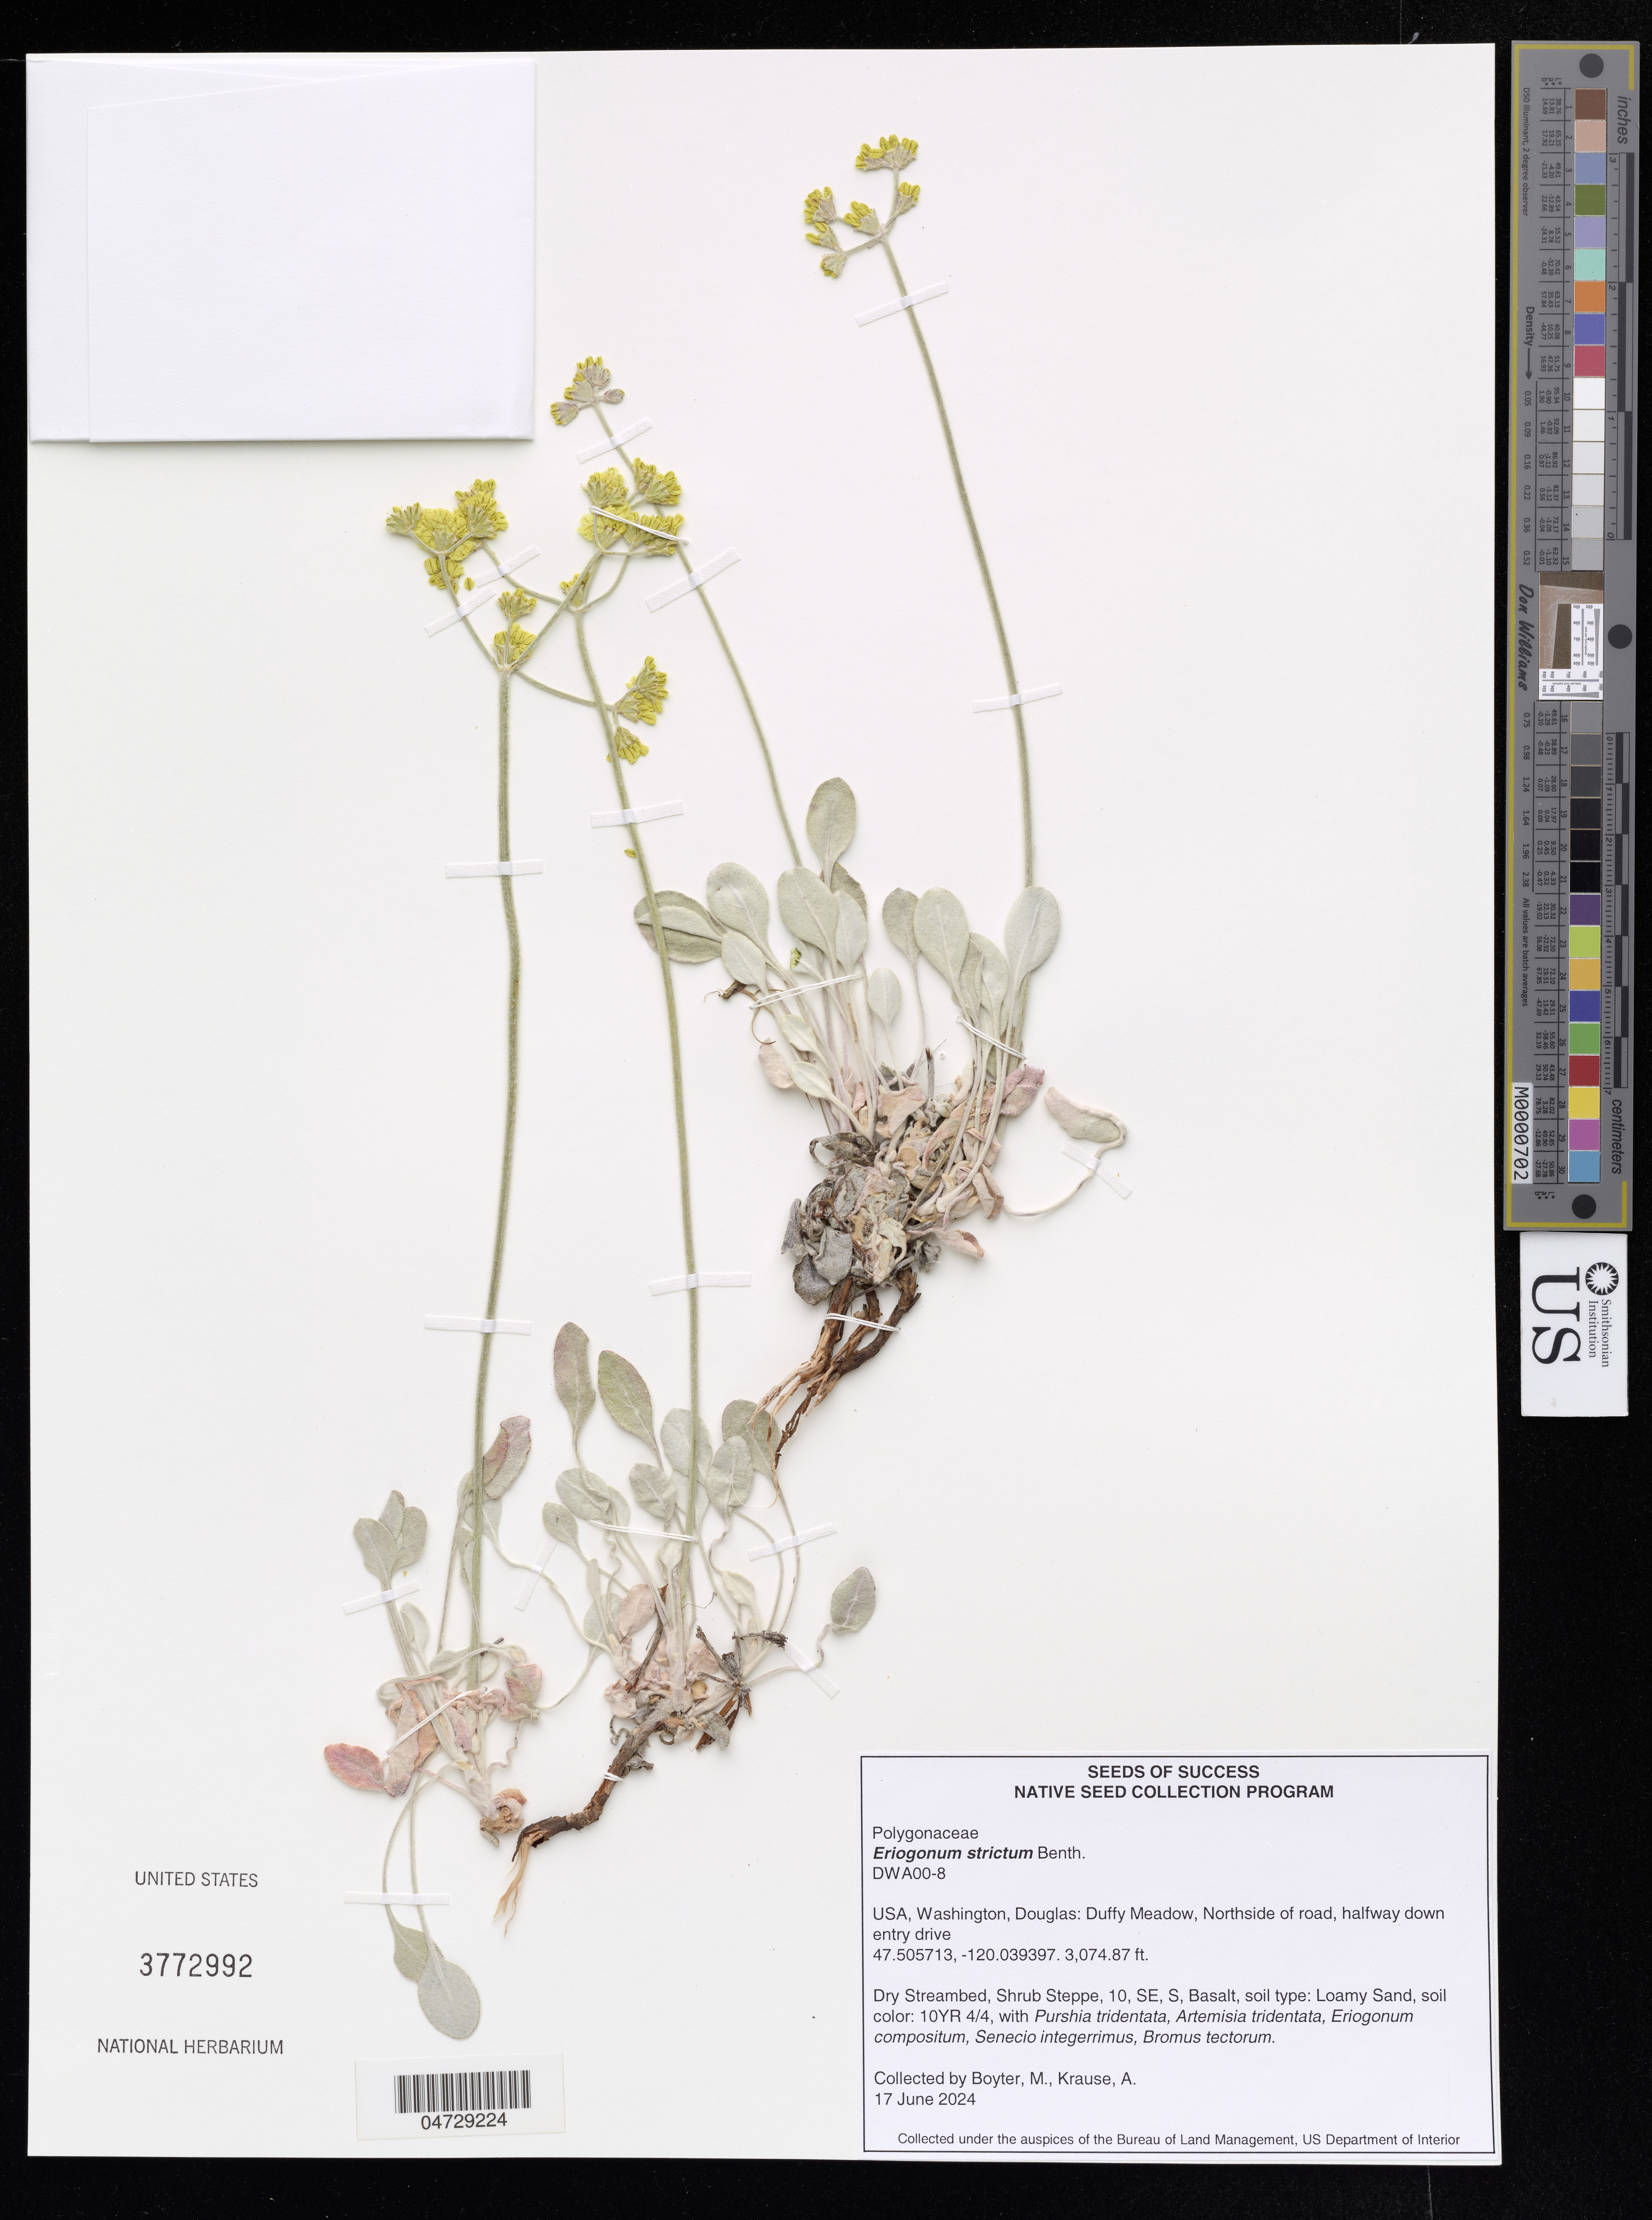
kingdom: Plantae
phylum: Tracheophyta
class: Magnoliopsida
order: Caryophyllales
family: Polygonaceae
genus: Eriogonum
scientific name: Eriogonum strictum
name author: Benth.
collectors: M. Boyter & A. Krause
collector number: DWA00-8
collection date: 2024-06-17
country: United States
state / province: Washington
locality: Douglas: Duffy Meadow, Northside of road, halfway down entry drive.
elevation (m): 937.22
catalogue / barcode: US 3772992